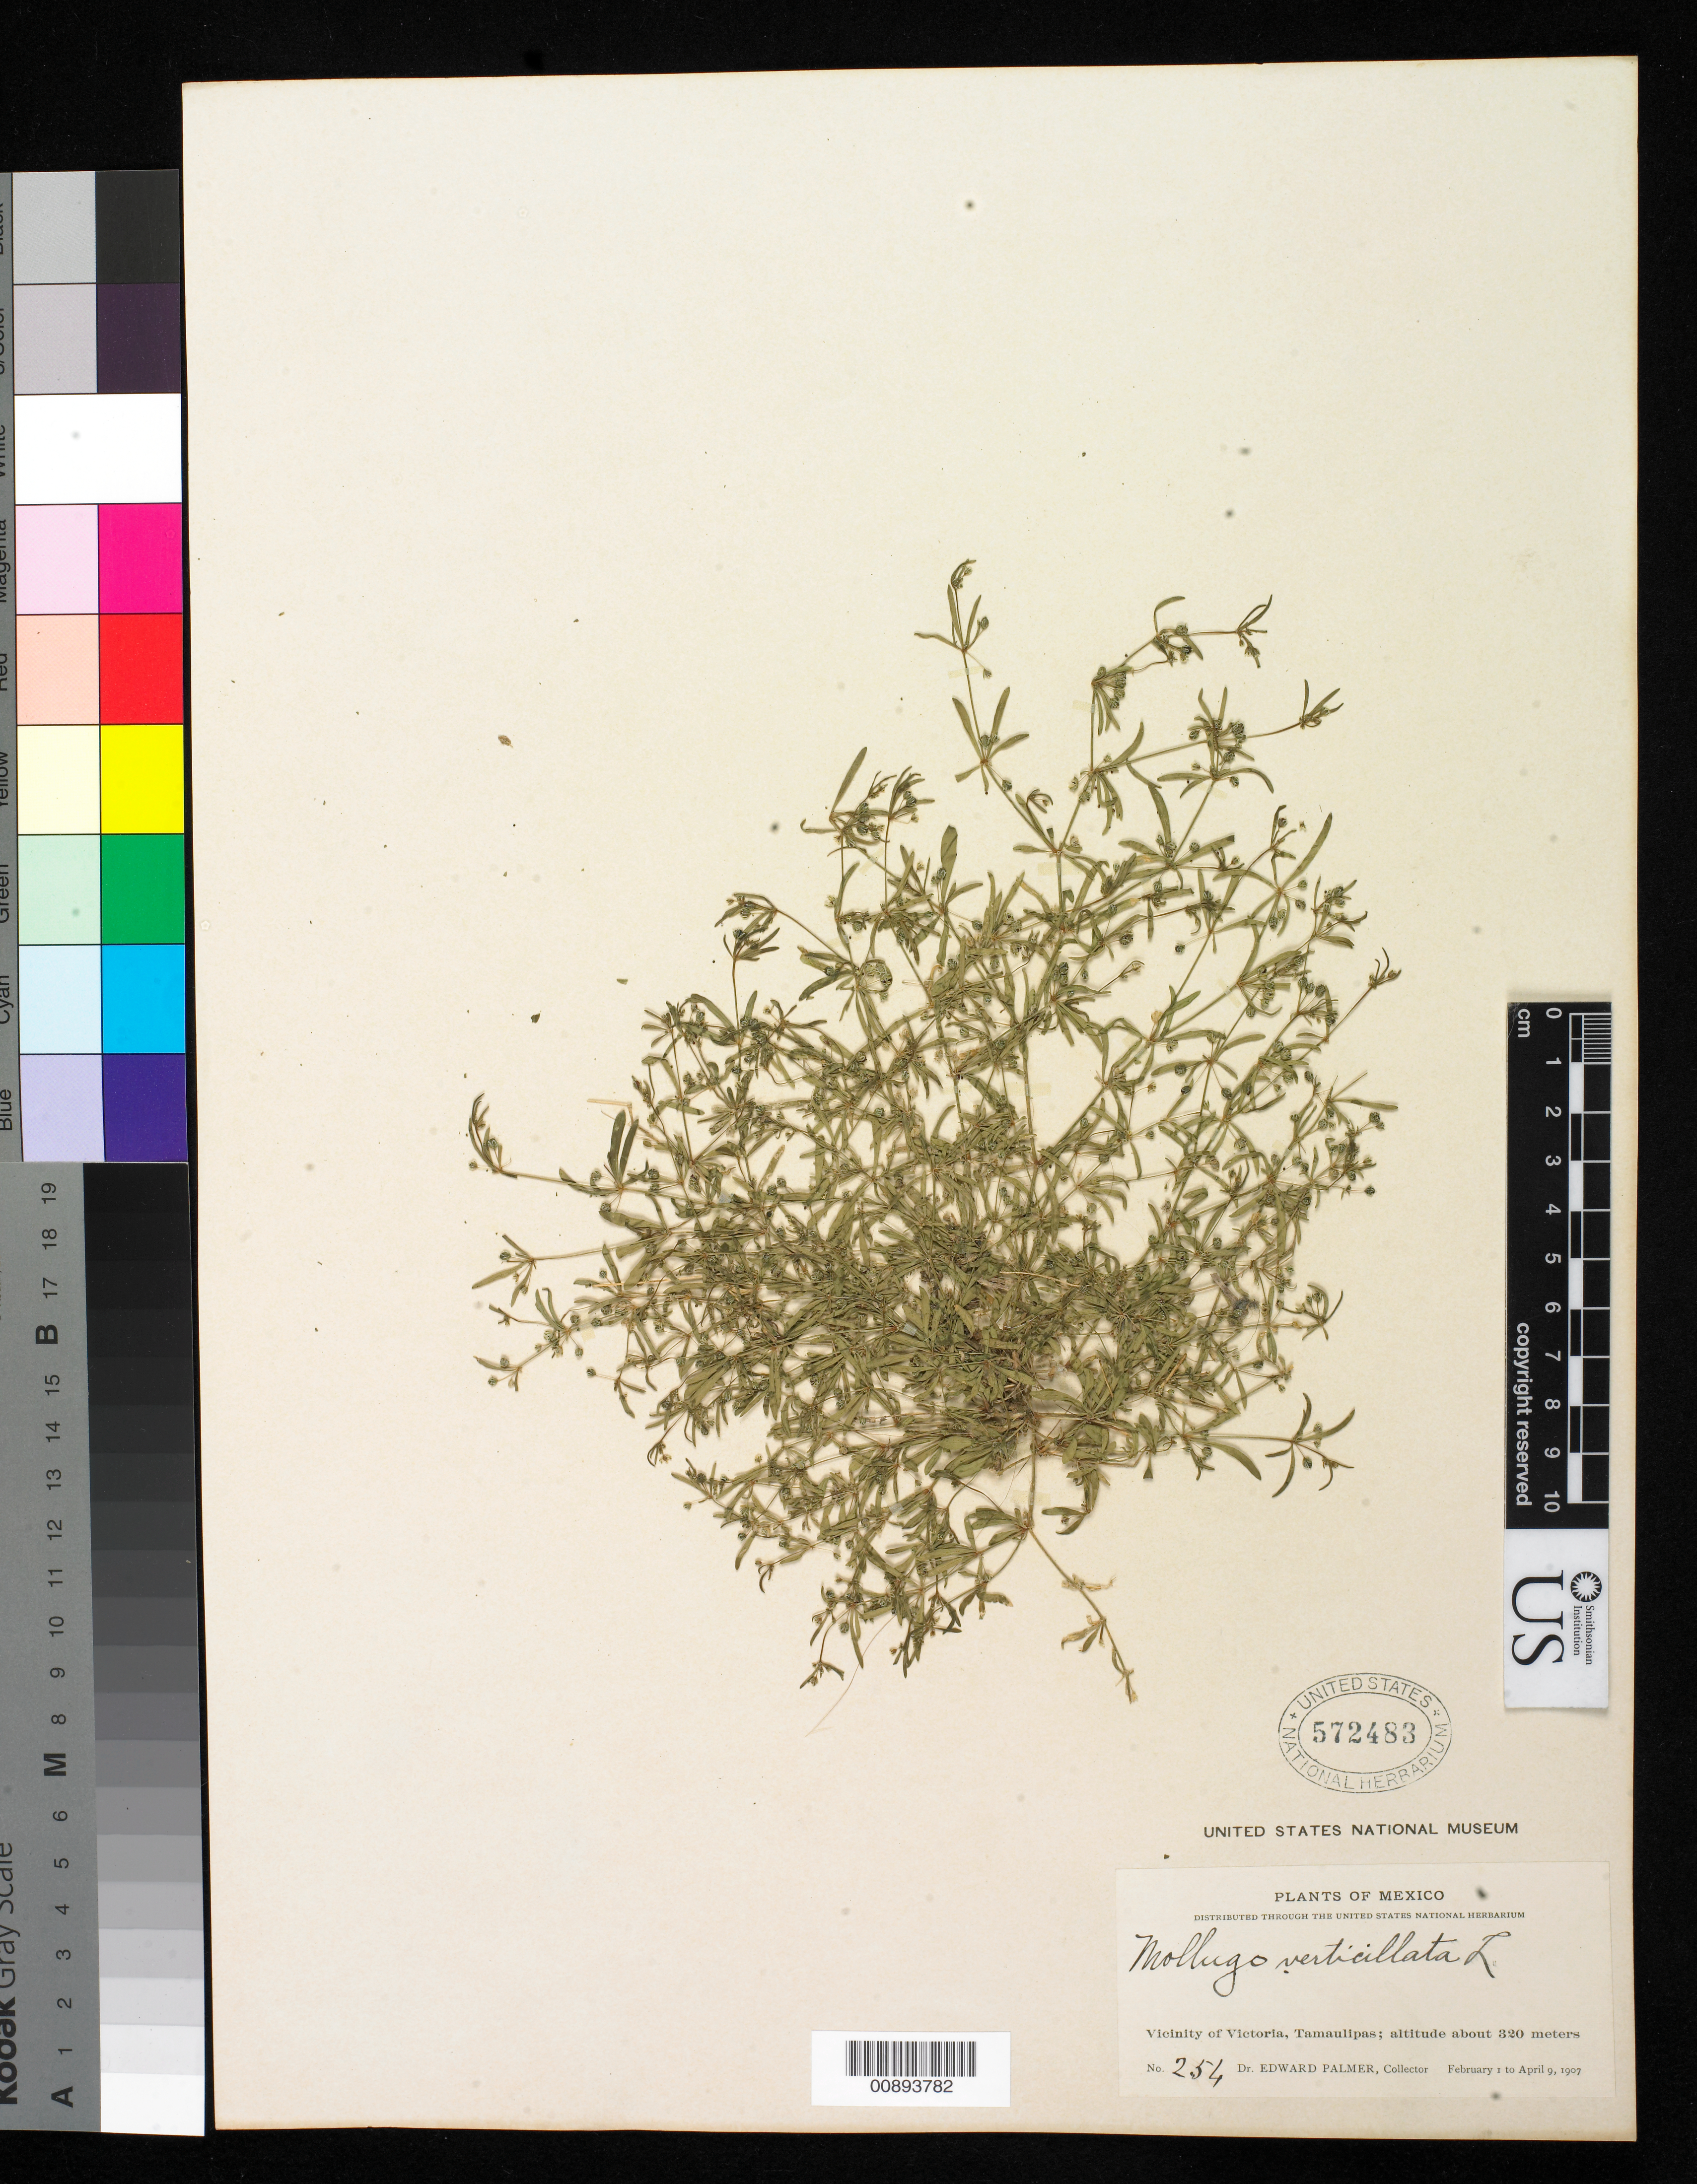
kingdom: Plantae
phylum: Tracheophyta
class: Magnoliopsida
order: Caryophyllales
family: Molluginaceae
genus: Mollugo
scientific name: Mollugo verticillata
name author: L.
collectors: E. Palmer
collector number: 254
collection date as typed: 01 Feb 1907 to 09 Apr 1907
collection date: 1907-02-01/1907-04-09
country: Mexico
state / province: Tamaulipas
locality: Vicinity of Victoria.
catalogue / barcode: US 572483